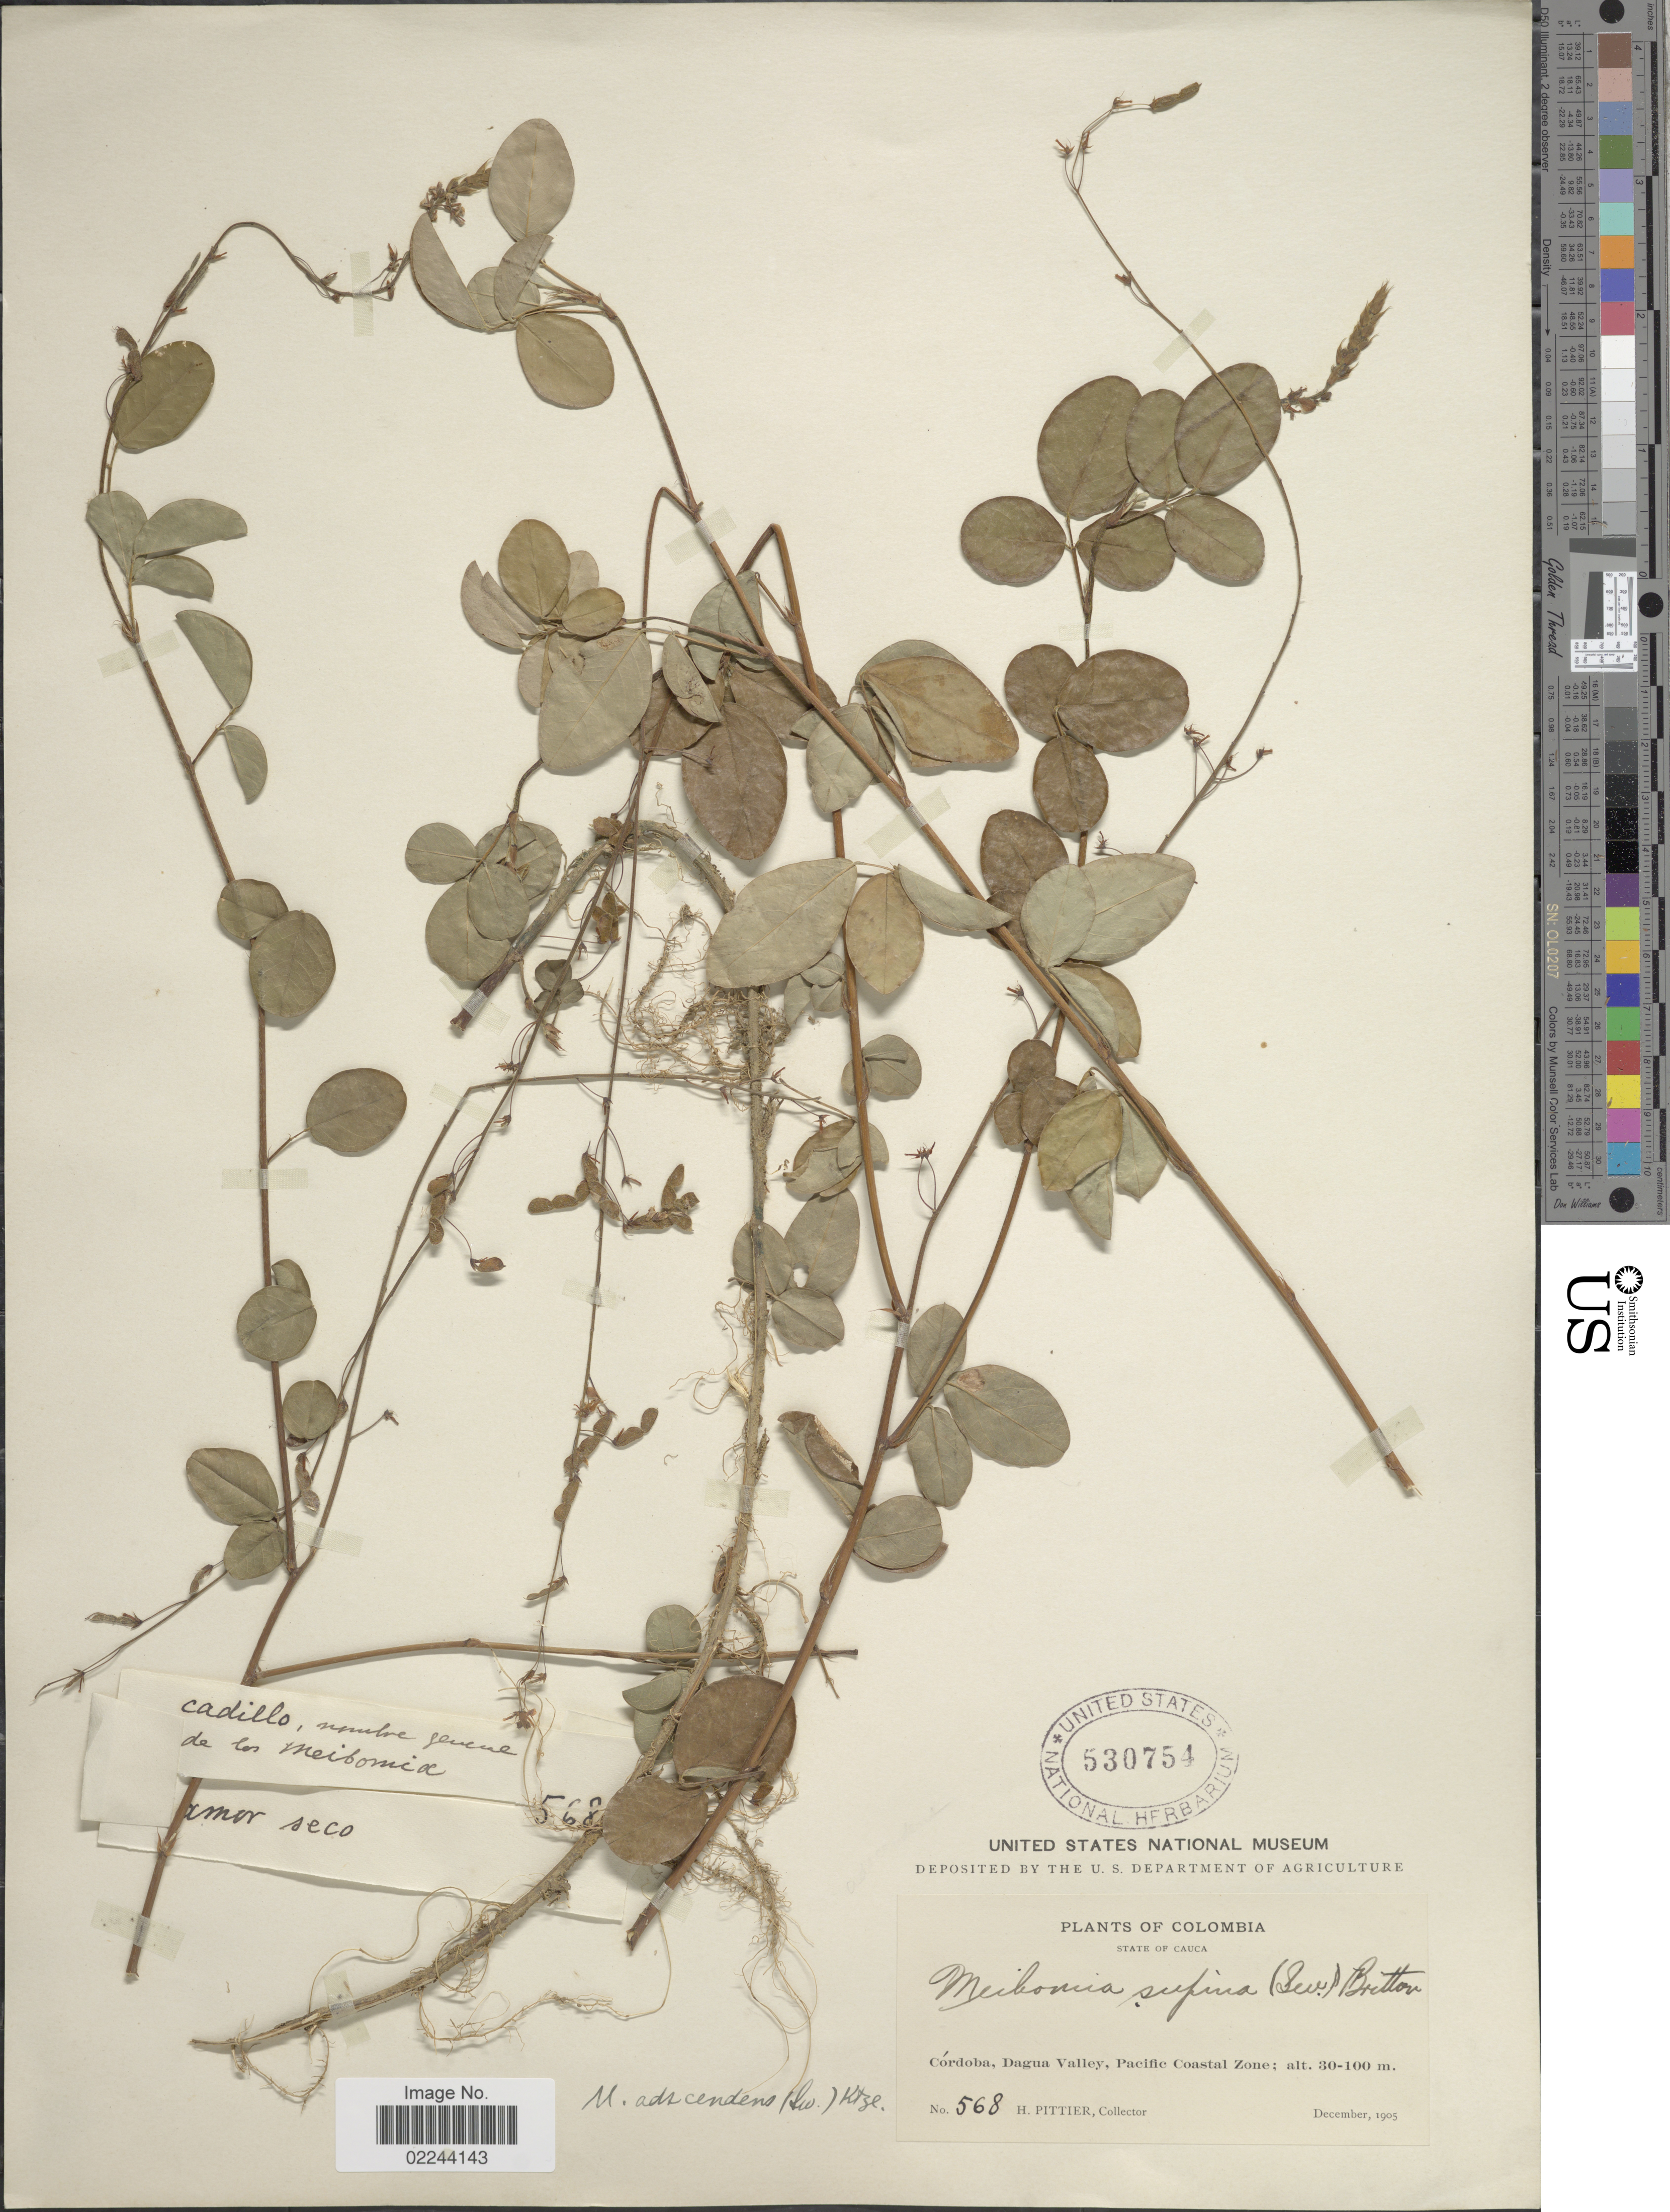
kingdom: Plantae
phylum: Tracheophyta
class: Magnoliopsida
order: Fabales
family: Fabaceae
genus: Grona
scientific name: Grona adscendens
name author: (Sw.) H. Ohashi & K. Ohashi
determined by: Strong, Mark T., (BOT), Smithsonian Institution - National Museum of Natural History (UNITED STATES)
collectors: H. F. Pittier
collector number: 568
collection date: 1905-12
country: Colombia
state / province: Córdoba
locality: State of Cauca, Córdoba, Dagua Valley, Pacific Coastal Zone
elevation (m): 30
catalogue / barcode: US 530754